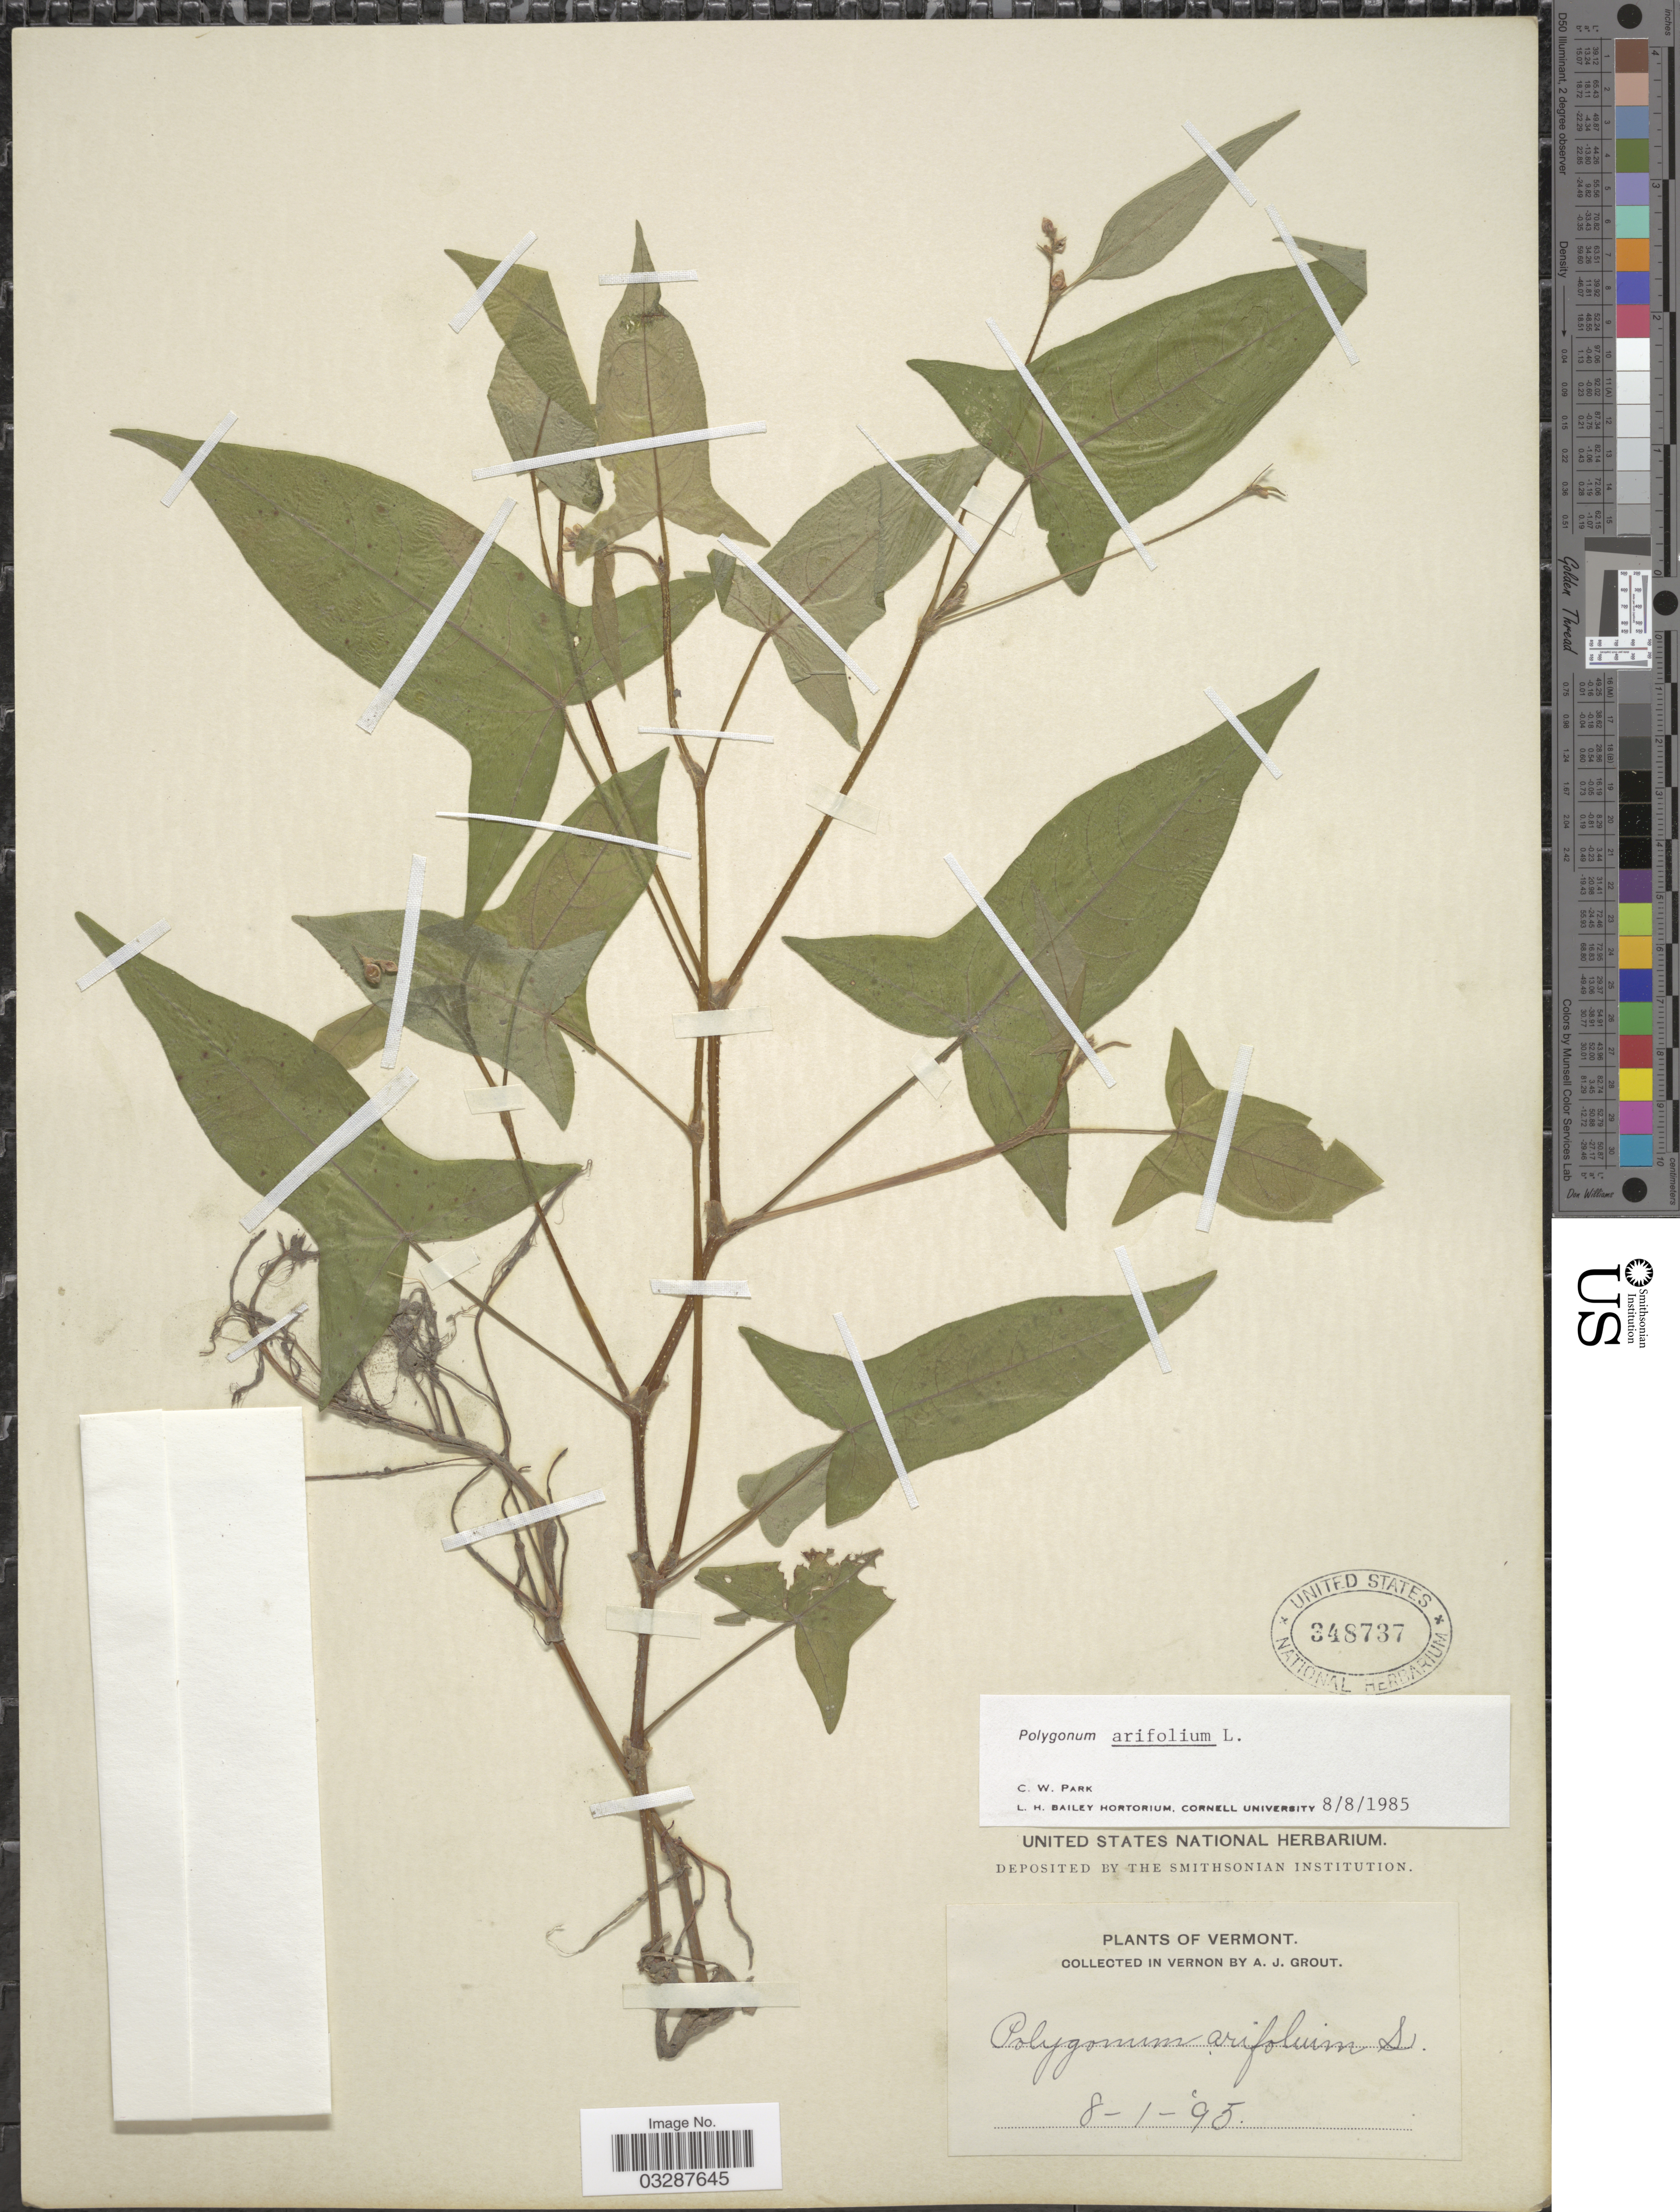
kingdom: Plantae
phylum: Tracheophyta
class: Magnoliopsida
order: Caryophyllales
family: Polygonaceae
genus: Persicaria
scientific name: Persicaria arifolia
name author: (L.) Haraldson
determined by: Atha, D. E.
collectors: A. J. Grout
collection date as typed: Transcribed d/m/y: 1/8/95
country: United States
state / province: Vermont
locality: Vernon.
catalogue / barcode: US 348737